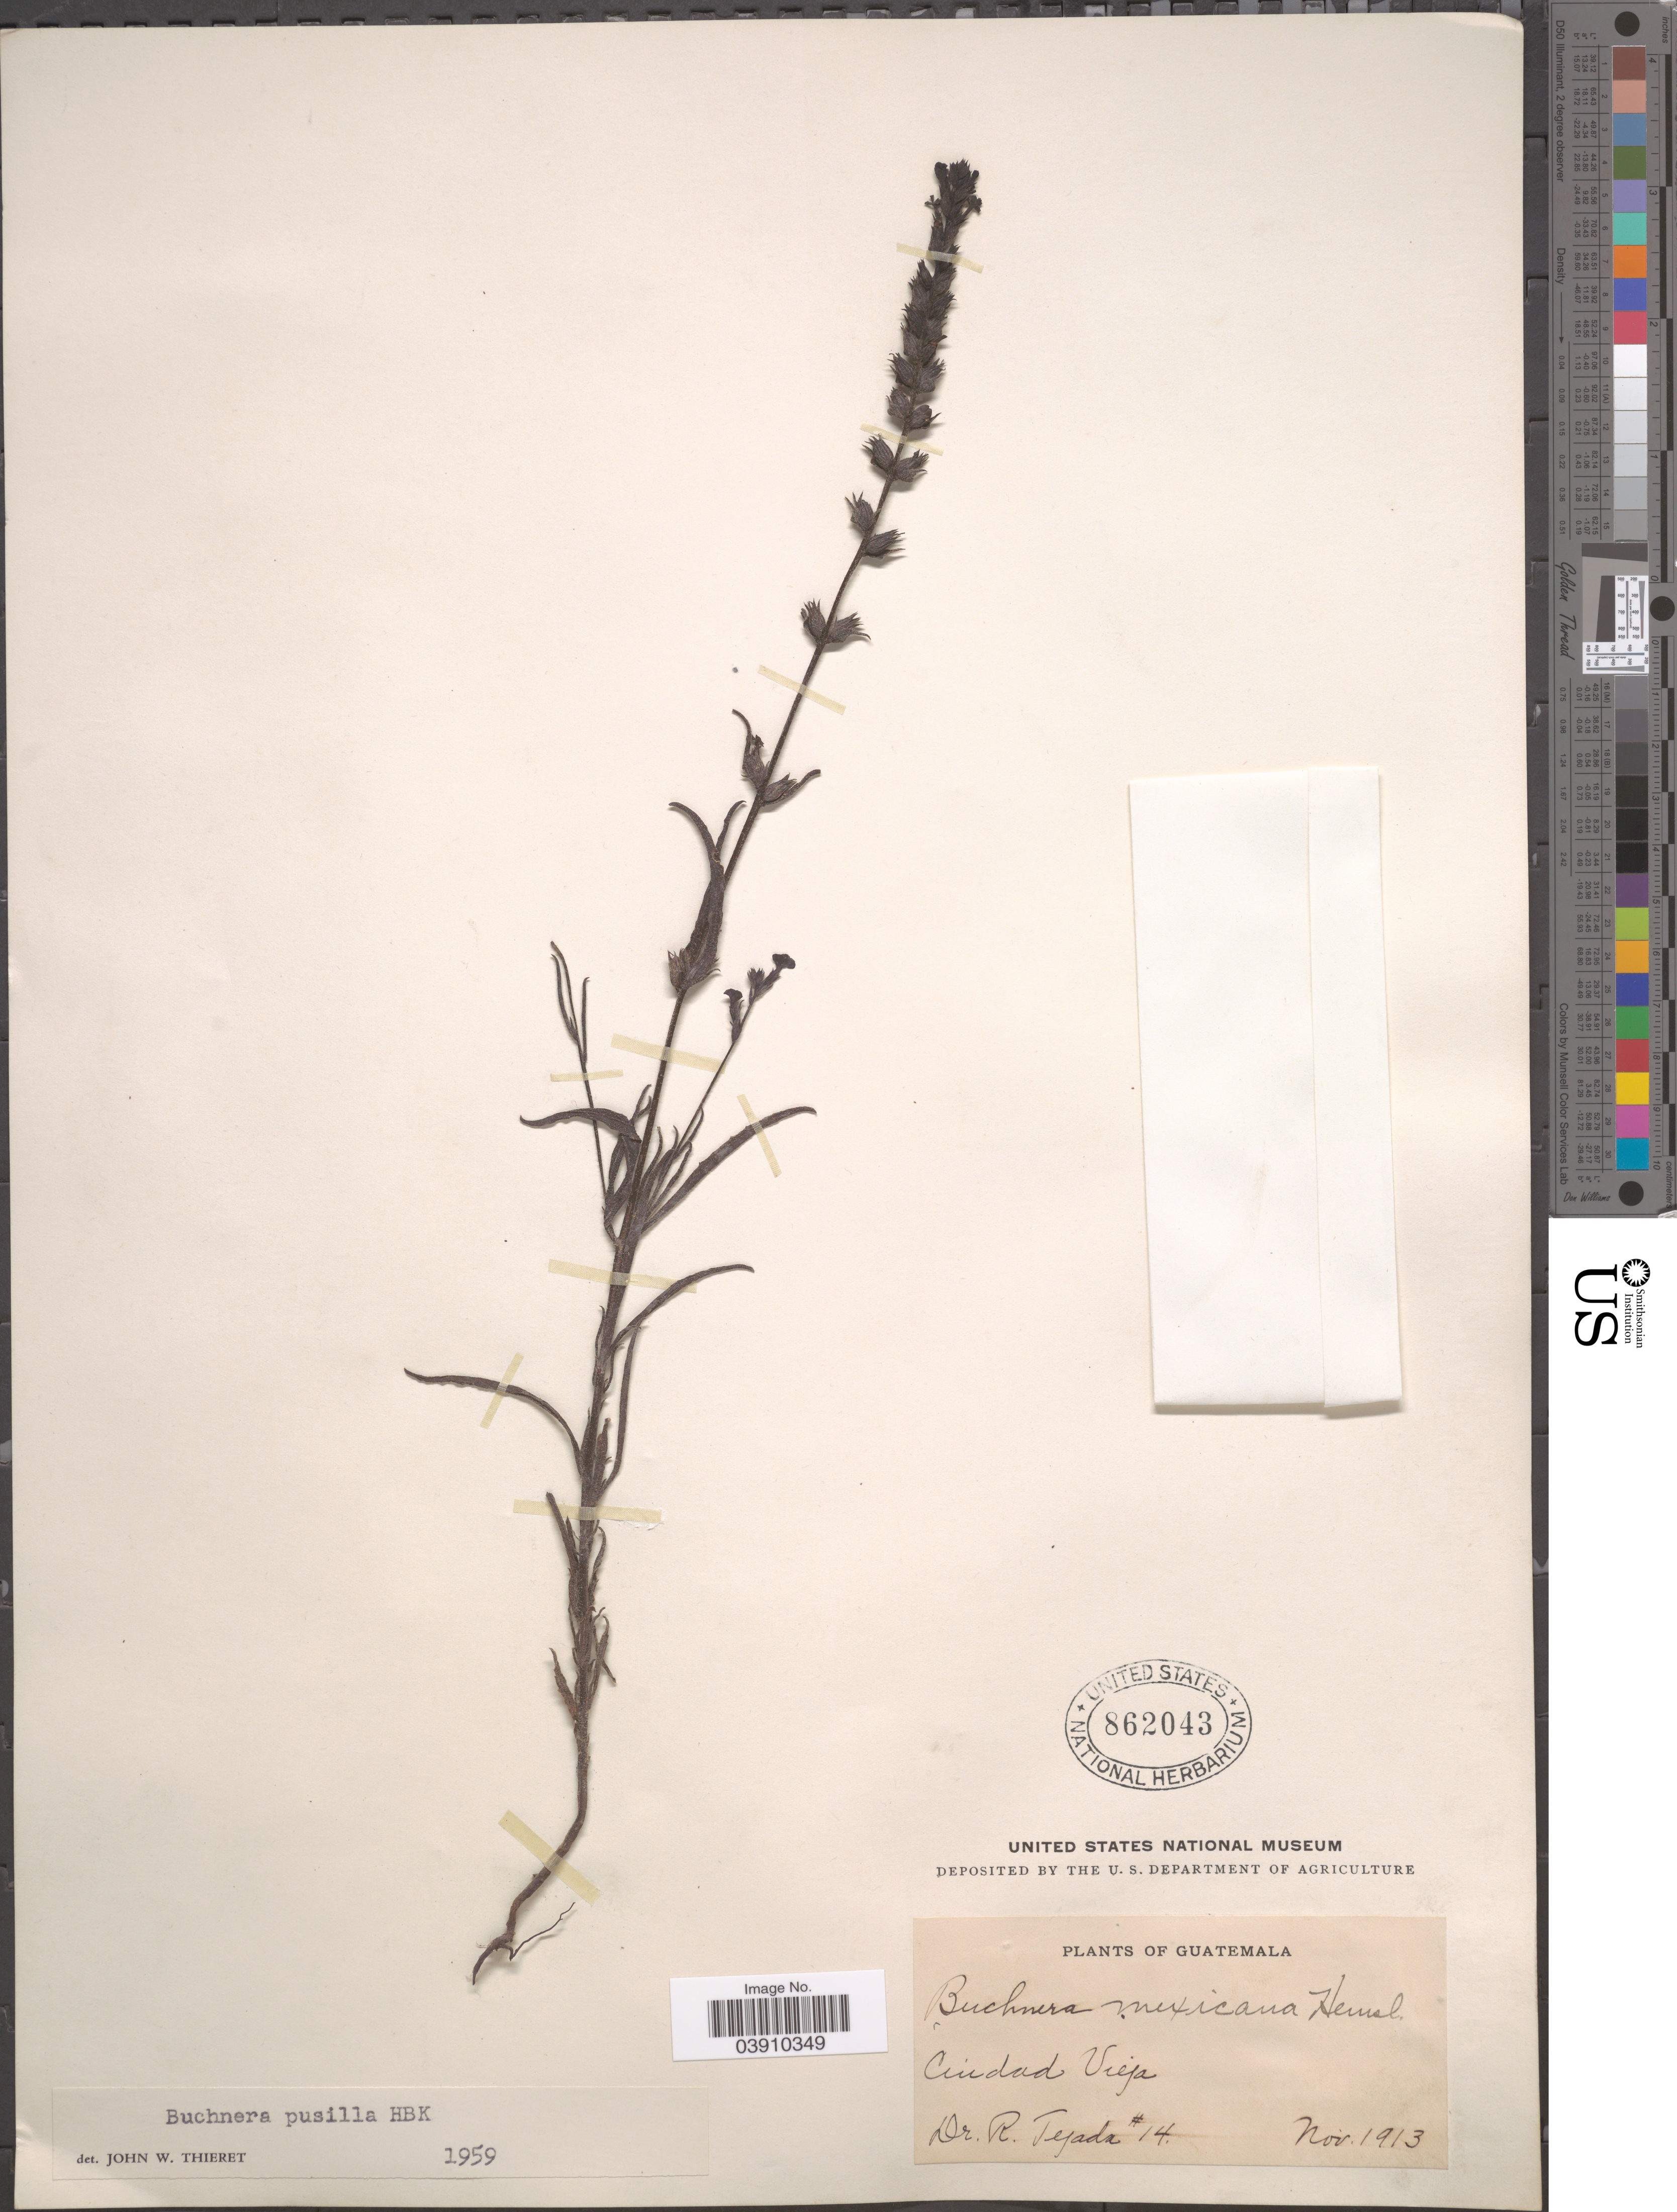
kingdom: Plantae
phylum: Tracheophyta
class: Magnoliopsida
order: Lamiales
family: Orobanchaceae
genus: Buchnera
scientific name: Buchnera pusilla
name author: Kunth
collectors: R. Tejada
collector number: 14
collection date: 1913-11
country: Guatemala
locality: Ciudad Vieja.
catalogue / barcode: US 862043